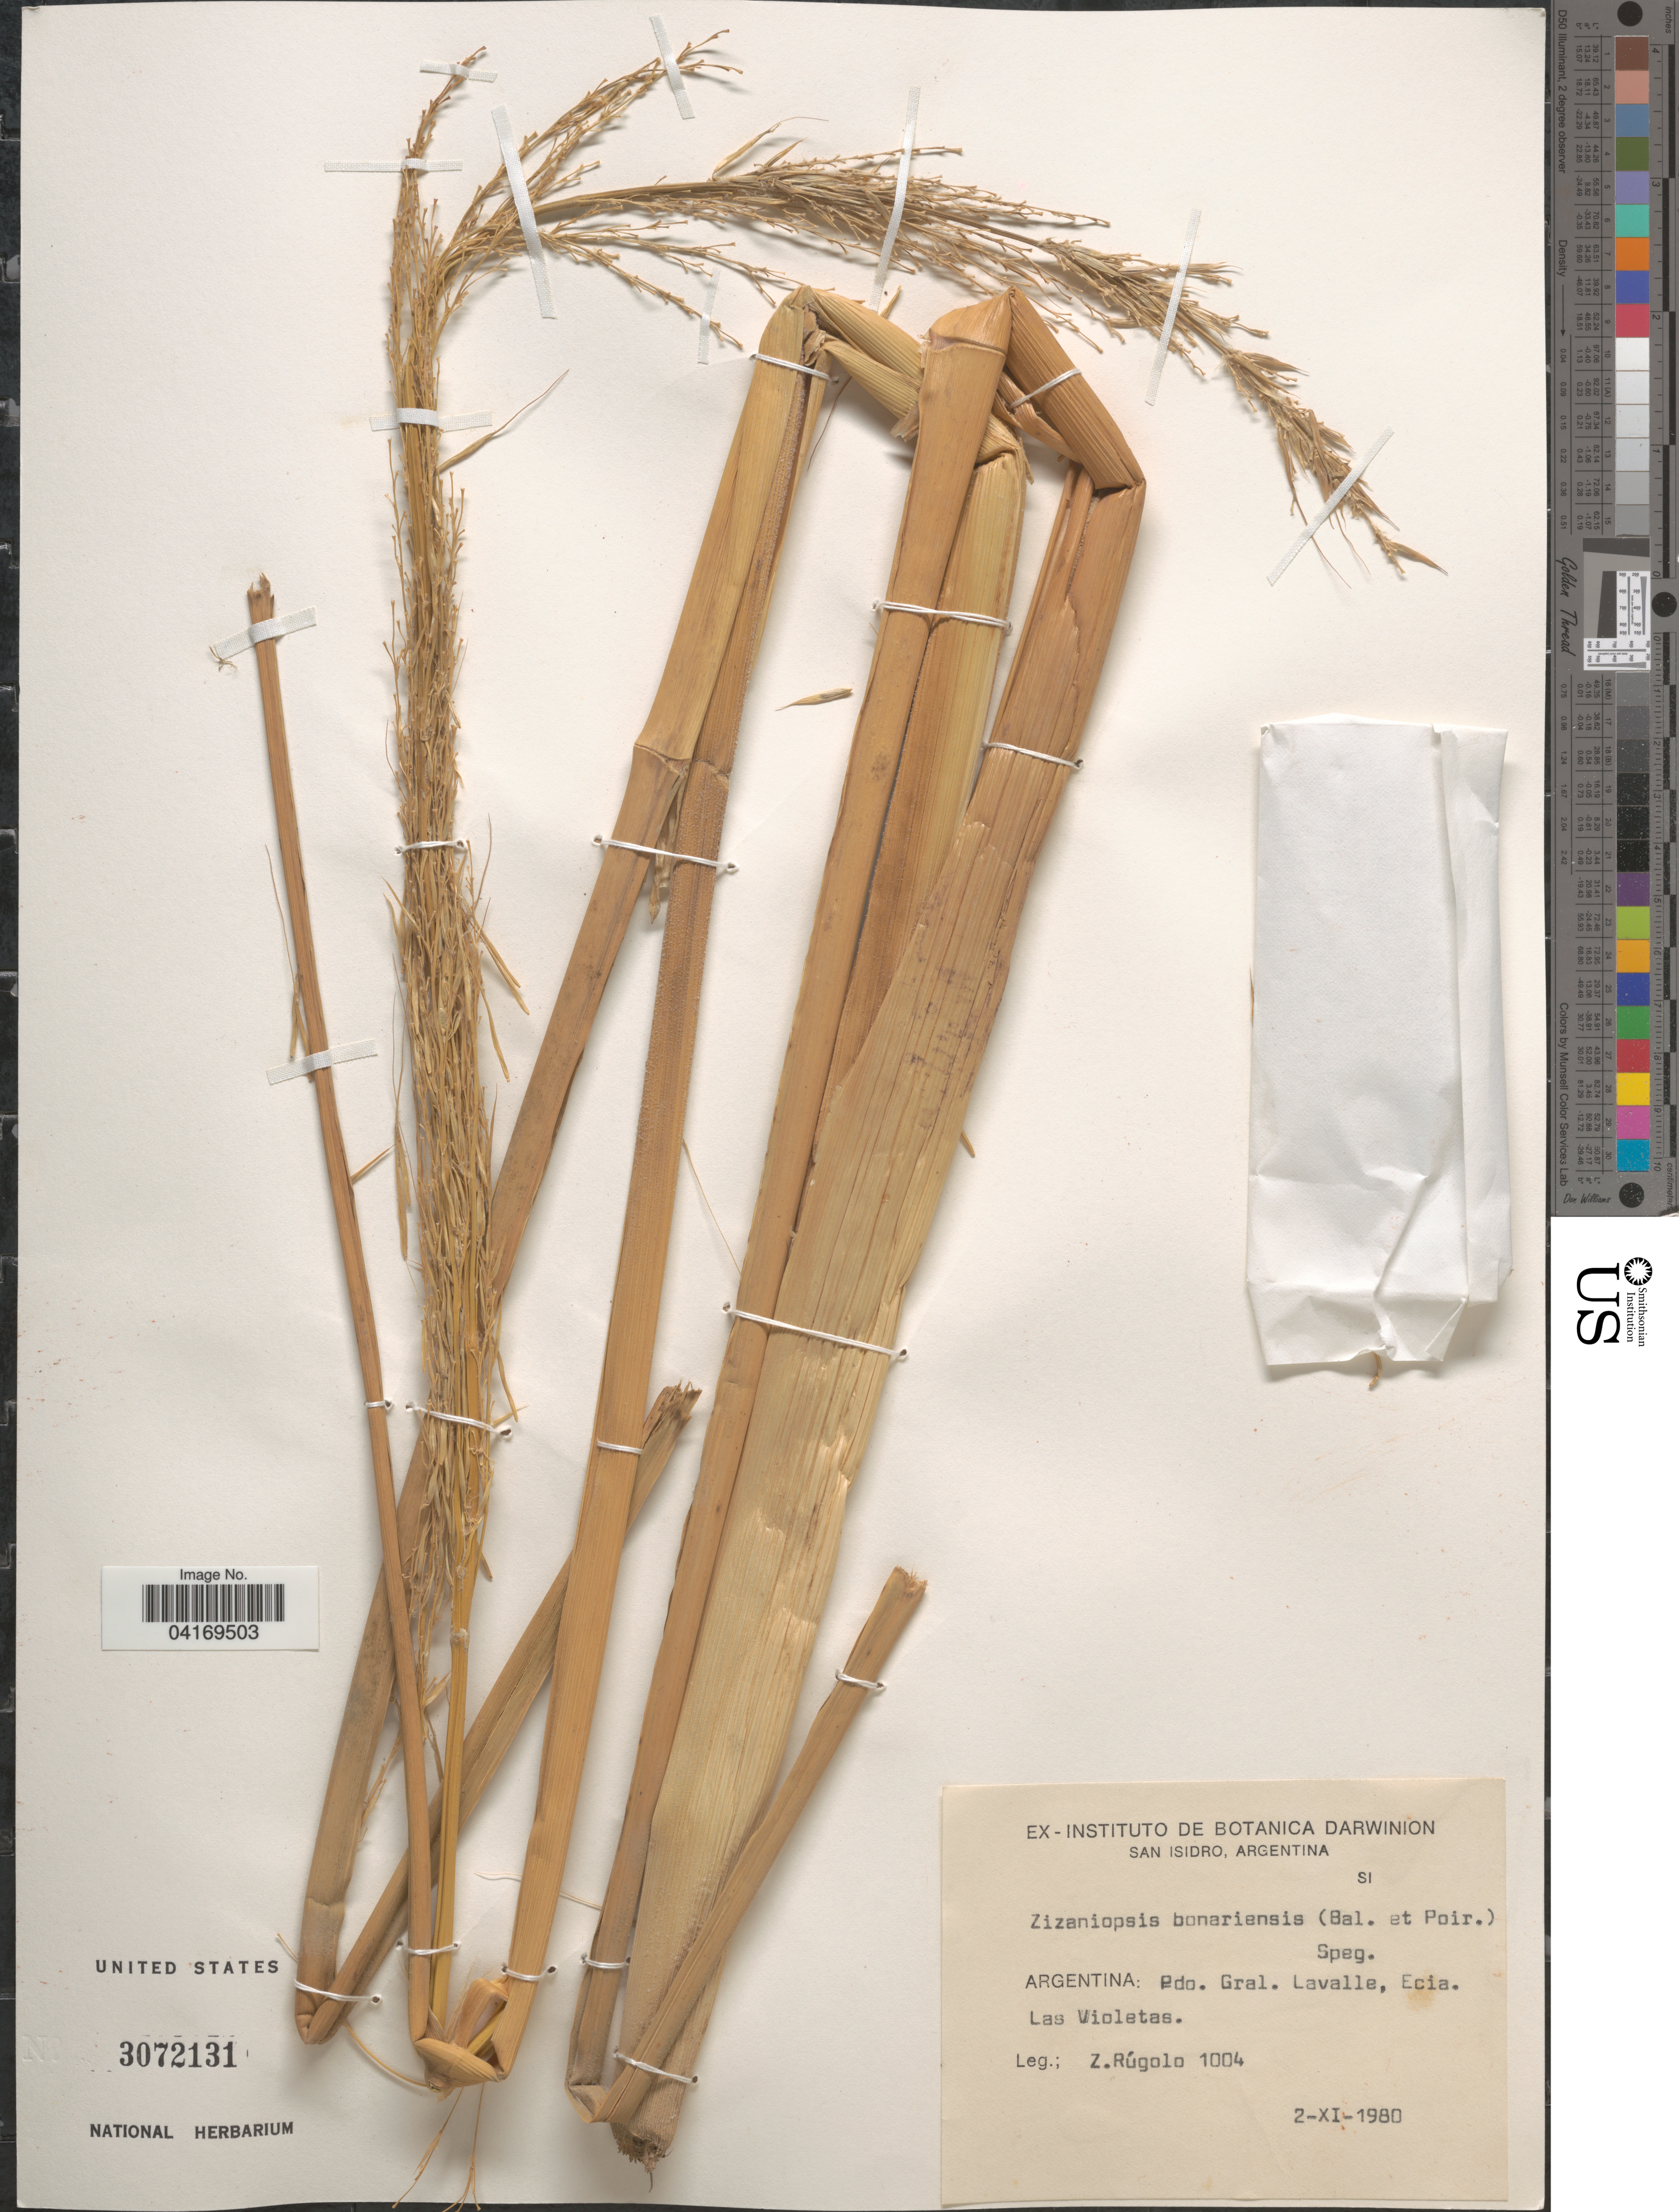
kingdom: Plantae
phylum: Tracheophyta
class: Liliopsida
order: Poales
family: Poaceae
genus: Zizaniopsis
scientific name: Zizaniopsis bonariensis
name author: (Balansa & Poitr.) Speg.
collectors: Z. Rúgolo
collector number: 1004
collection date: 1980-11-02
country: Argentina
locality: Edo. Gral. Lavalle, Ecia. Las Violetas. SI.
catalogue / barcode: US 3072131